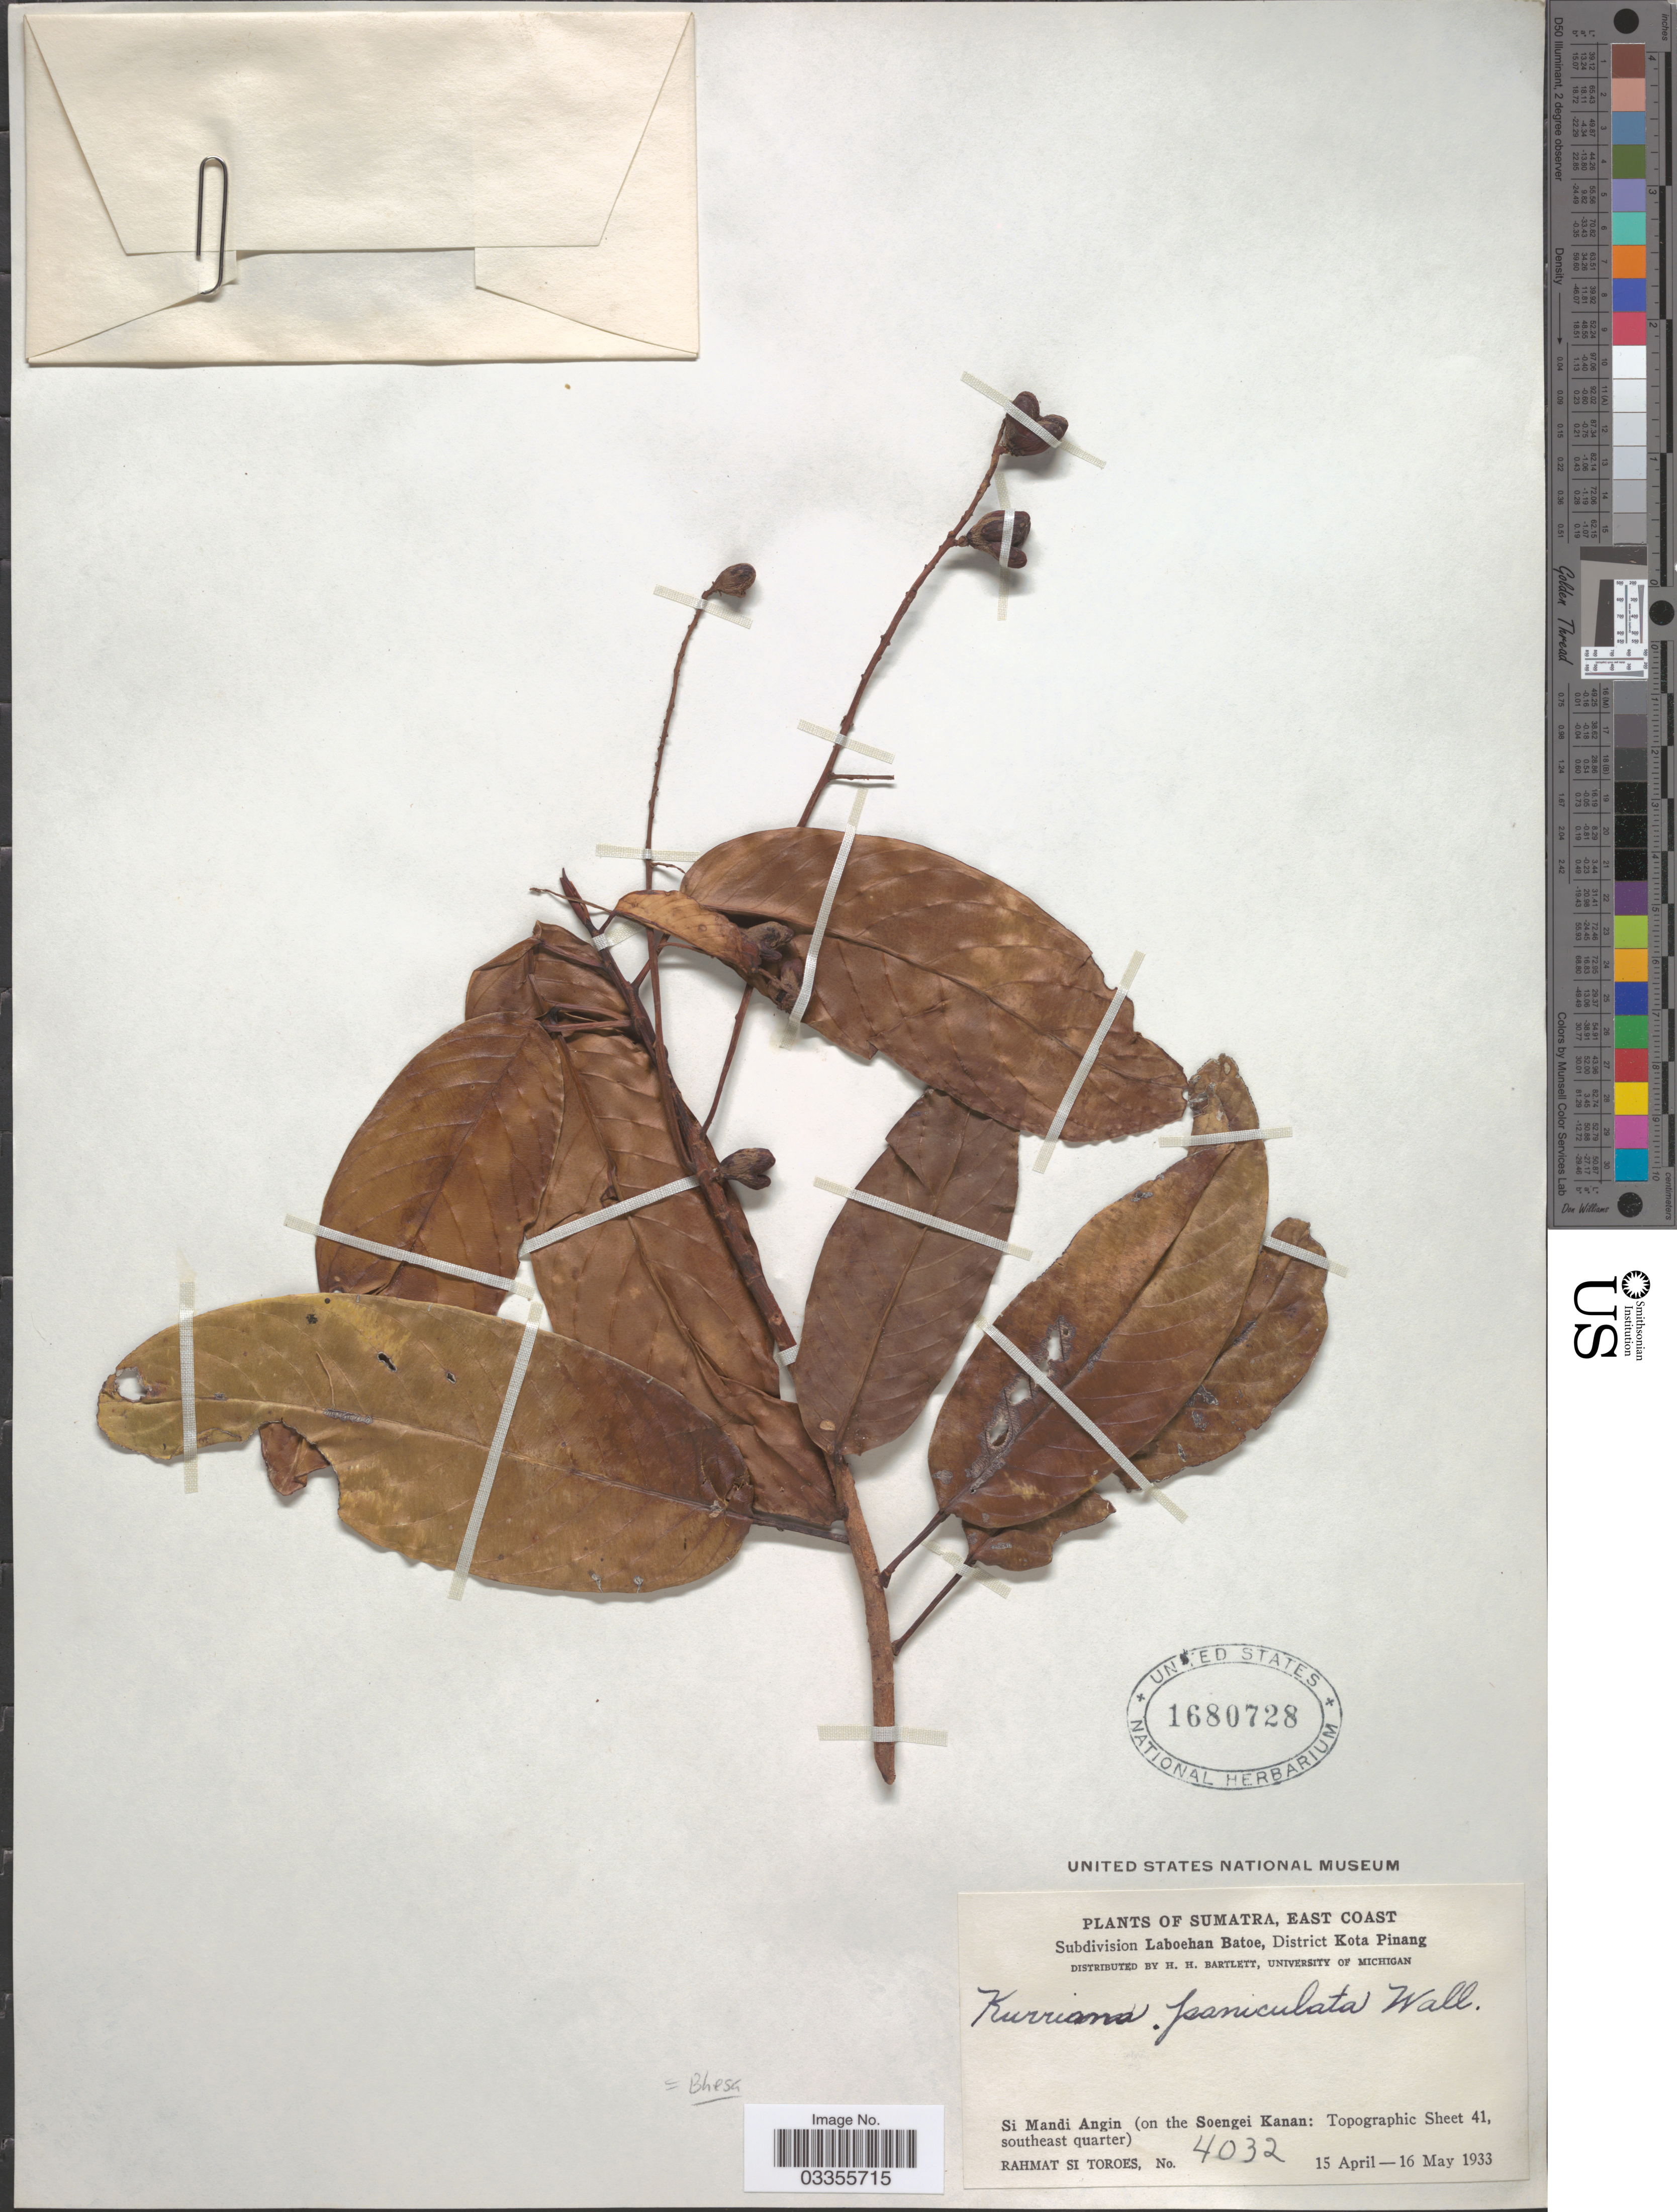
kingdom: Plantae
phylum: Tracheophyta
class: Magnoliopsida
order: Malpighiales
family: Centroplacaceae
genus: Bhesa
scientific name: Bhesa paniculata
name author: (Wall.) Arn.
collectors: Rahmat Si Boeea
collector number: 4032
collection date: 1933-04-15/1933-05-16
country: Indonesia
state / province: Sumatra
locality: East Coast. Subdivision Laboehan Batoe, District Kota Pinang. Si Mandi Angin (on the Soengei Kanan: Topographic Sheet 41, southeast quarter).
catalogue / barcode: US 1680728